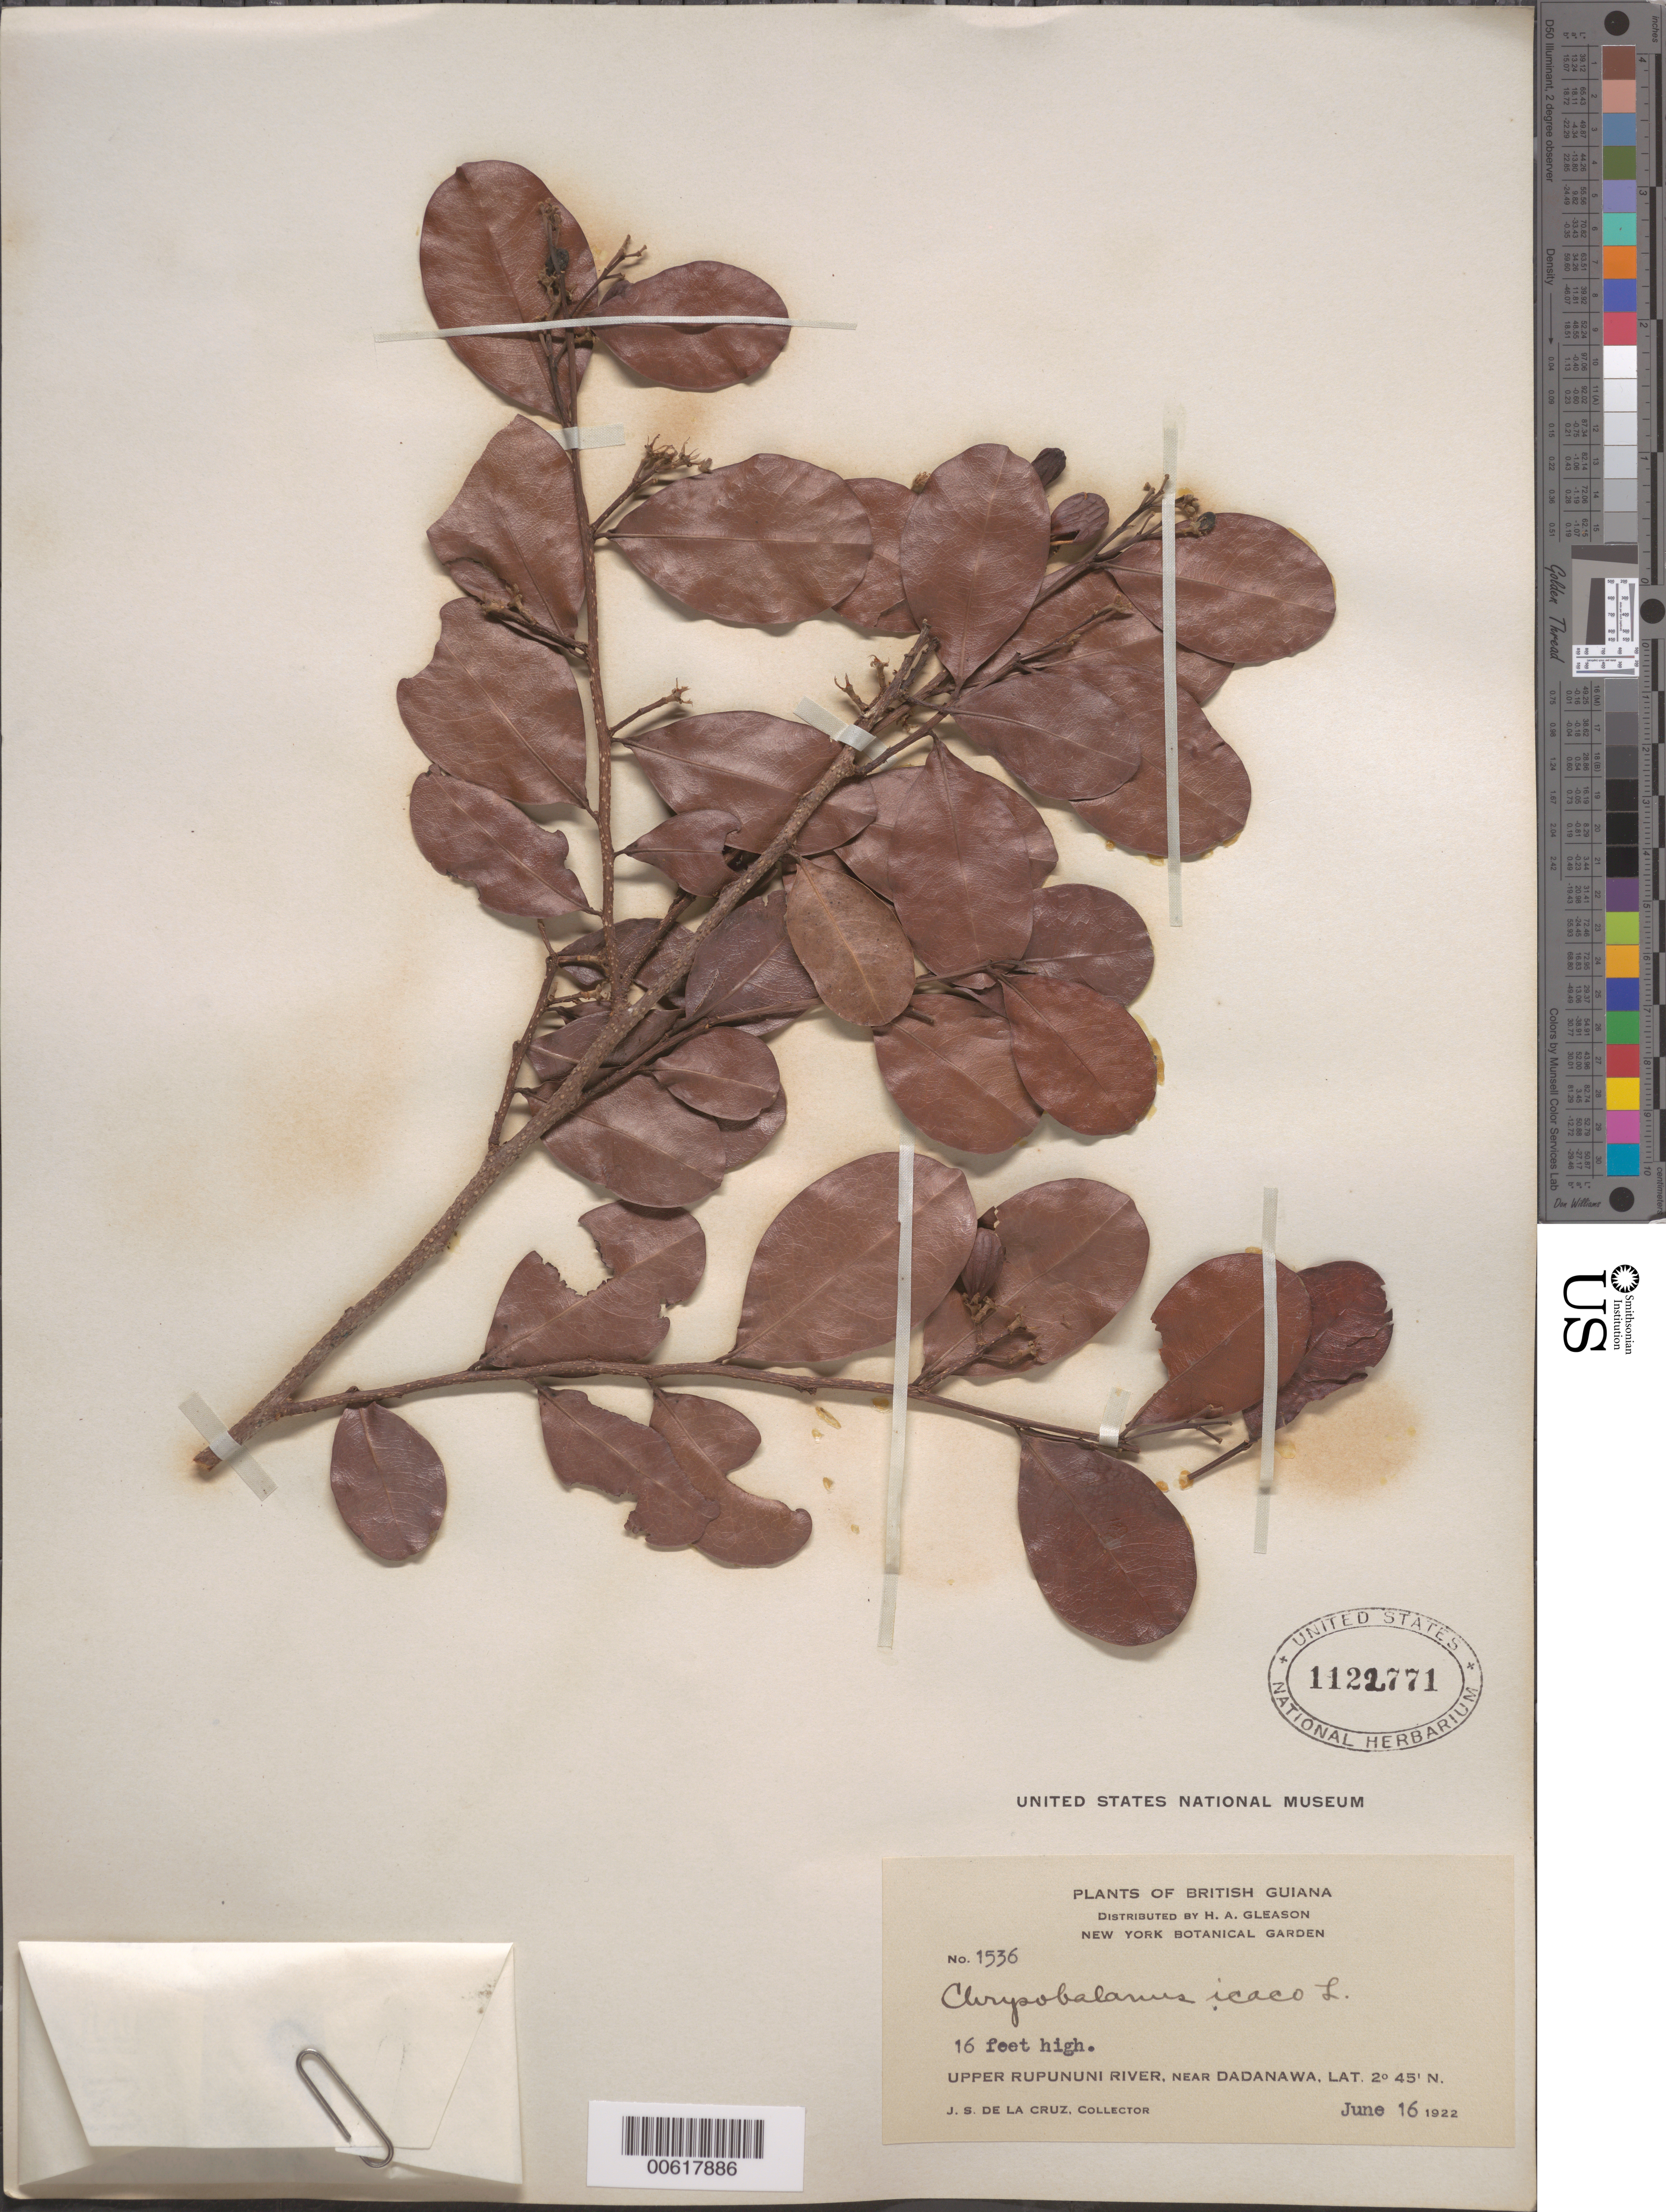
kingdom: Plantae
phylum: Tracheophyta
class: Magnoliopsida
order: Malpighiales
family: Chrysobalanaceae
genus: Chrysobalanus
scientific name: Chrysobalanus icaco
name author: L.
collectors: J. S. de la Cruz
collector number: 1536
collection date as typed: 16-Jun-22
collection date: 1922-06-16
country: Guyana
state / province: U. Takutu-U. Essequibo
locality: Dadanawa, vic., upper Rupununi R.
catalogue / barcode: US 1122771